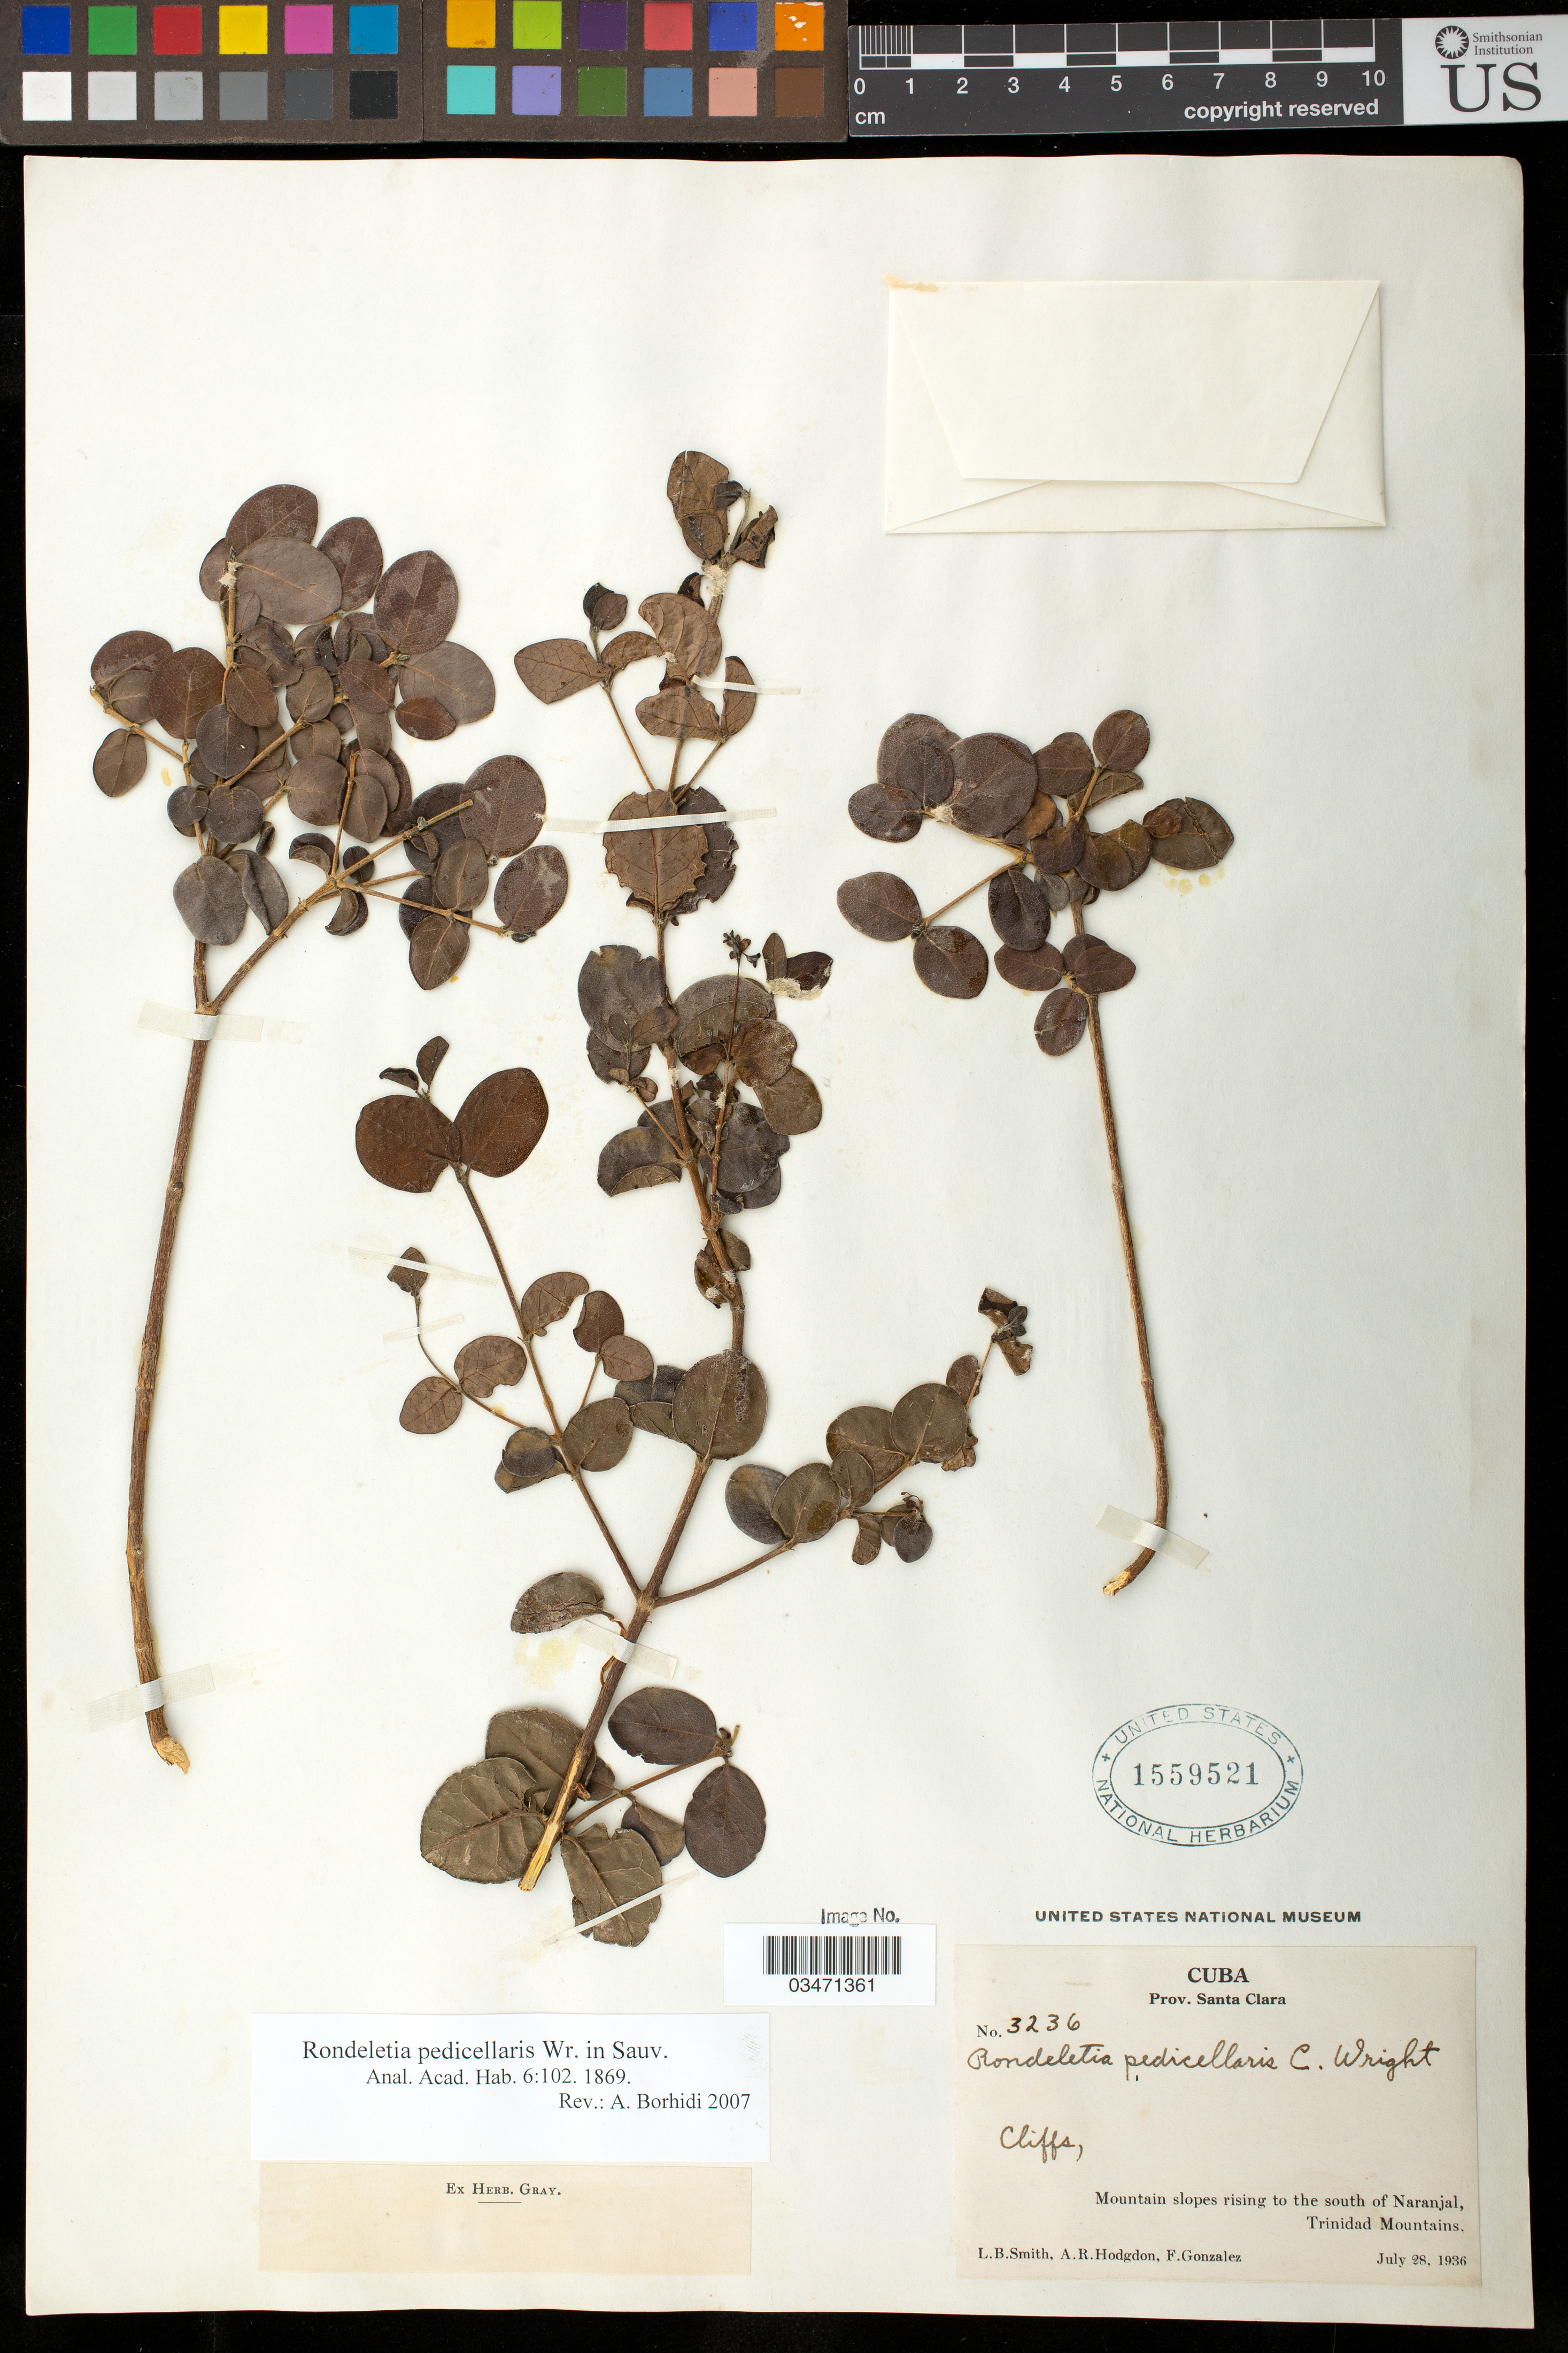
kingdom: Plantae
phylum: Tracheophyta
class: Magnoliopsida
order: Gentianales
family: Rubiaceae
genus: Rondeletia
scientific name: Rondeletia pedicellaris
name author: C. Wright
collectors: L. Smith, A. R. Hodgdon & F. Gonzalez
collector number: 3236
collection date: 1936-07-28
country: Cuba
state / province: Santa Clara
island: Greater Antilles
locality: S of Naranjal, Trinidad Mountains.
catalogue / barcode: US 1559521